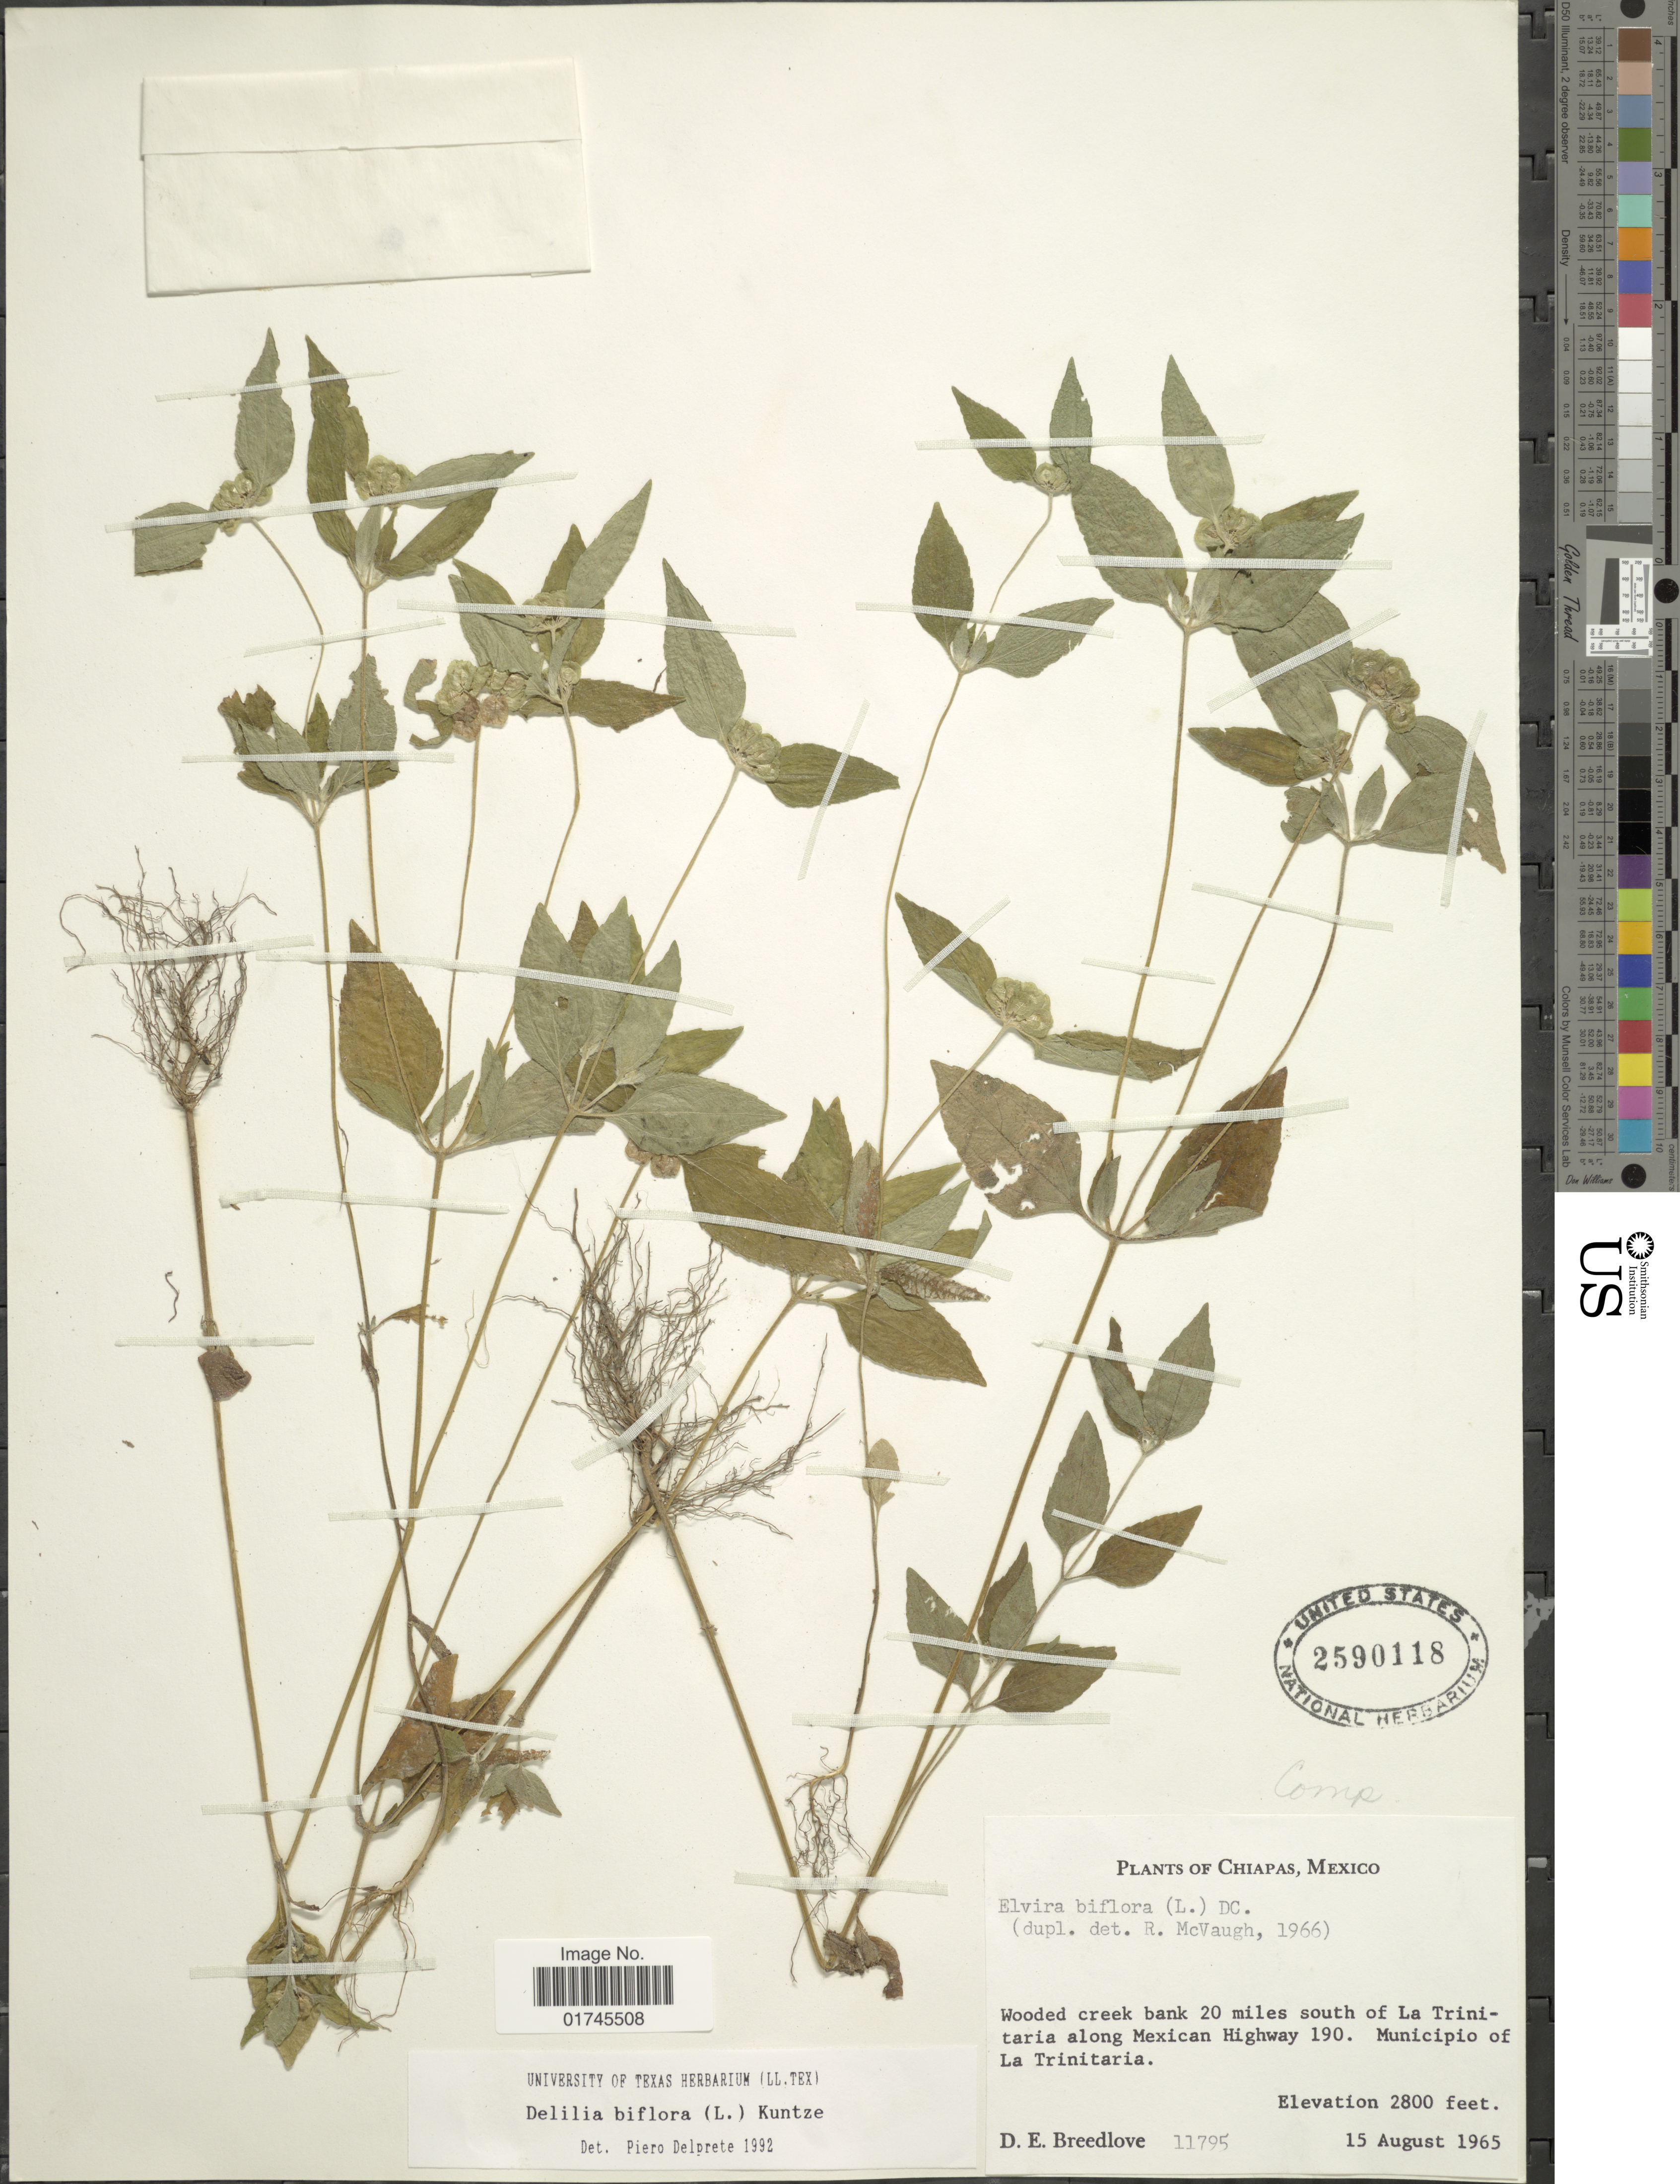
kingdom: Plantae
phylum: Tracheophyta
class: Magnoliopsida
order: Asterales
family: Asteraceae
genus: Delilia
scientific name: Delilia biflora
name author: (L.) Kuntze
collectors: D. E. Breedlove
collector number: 11795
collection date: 1965-08-15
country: Mexico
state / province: Chiapas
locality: Wooded creek bank 20 miles south of La Trinitaria along Mexican Highway 190.Municipio of La Trinitaria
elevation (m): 853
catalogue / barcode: US 2590118